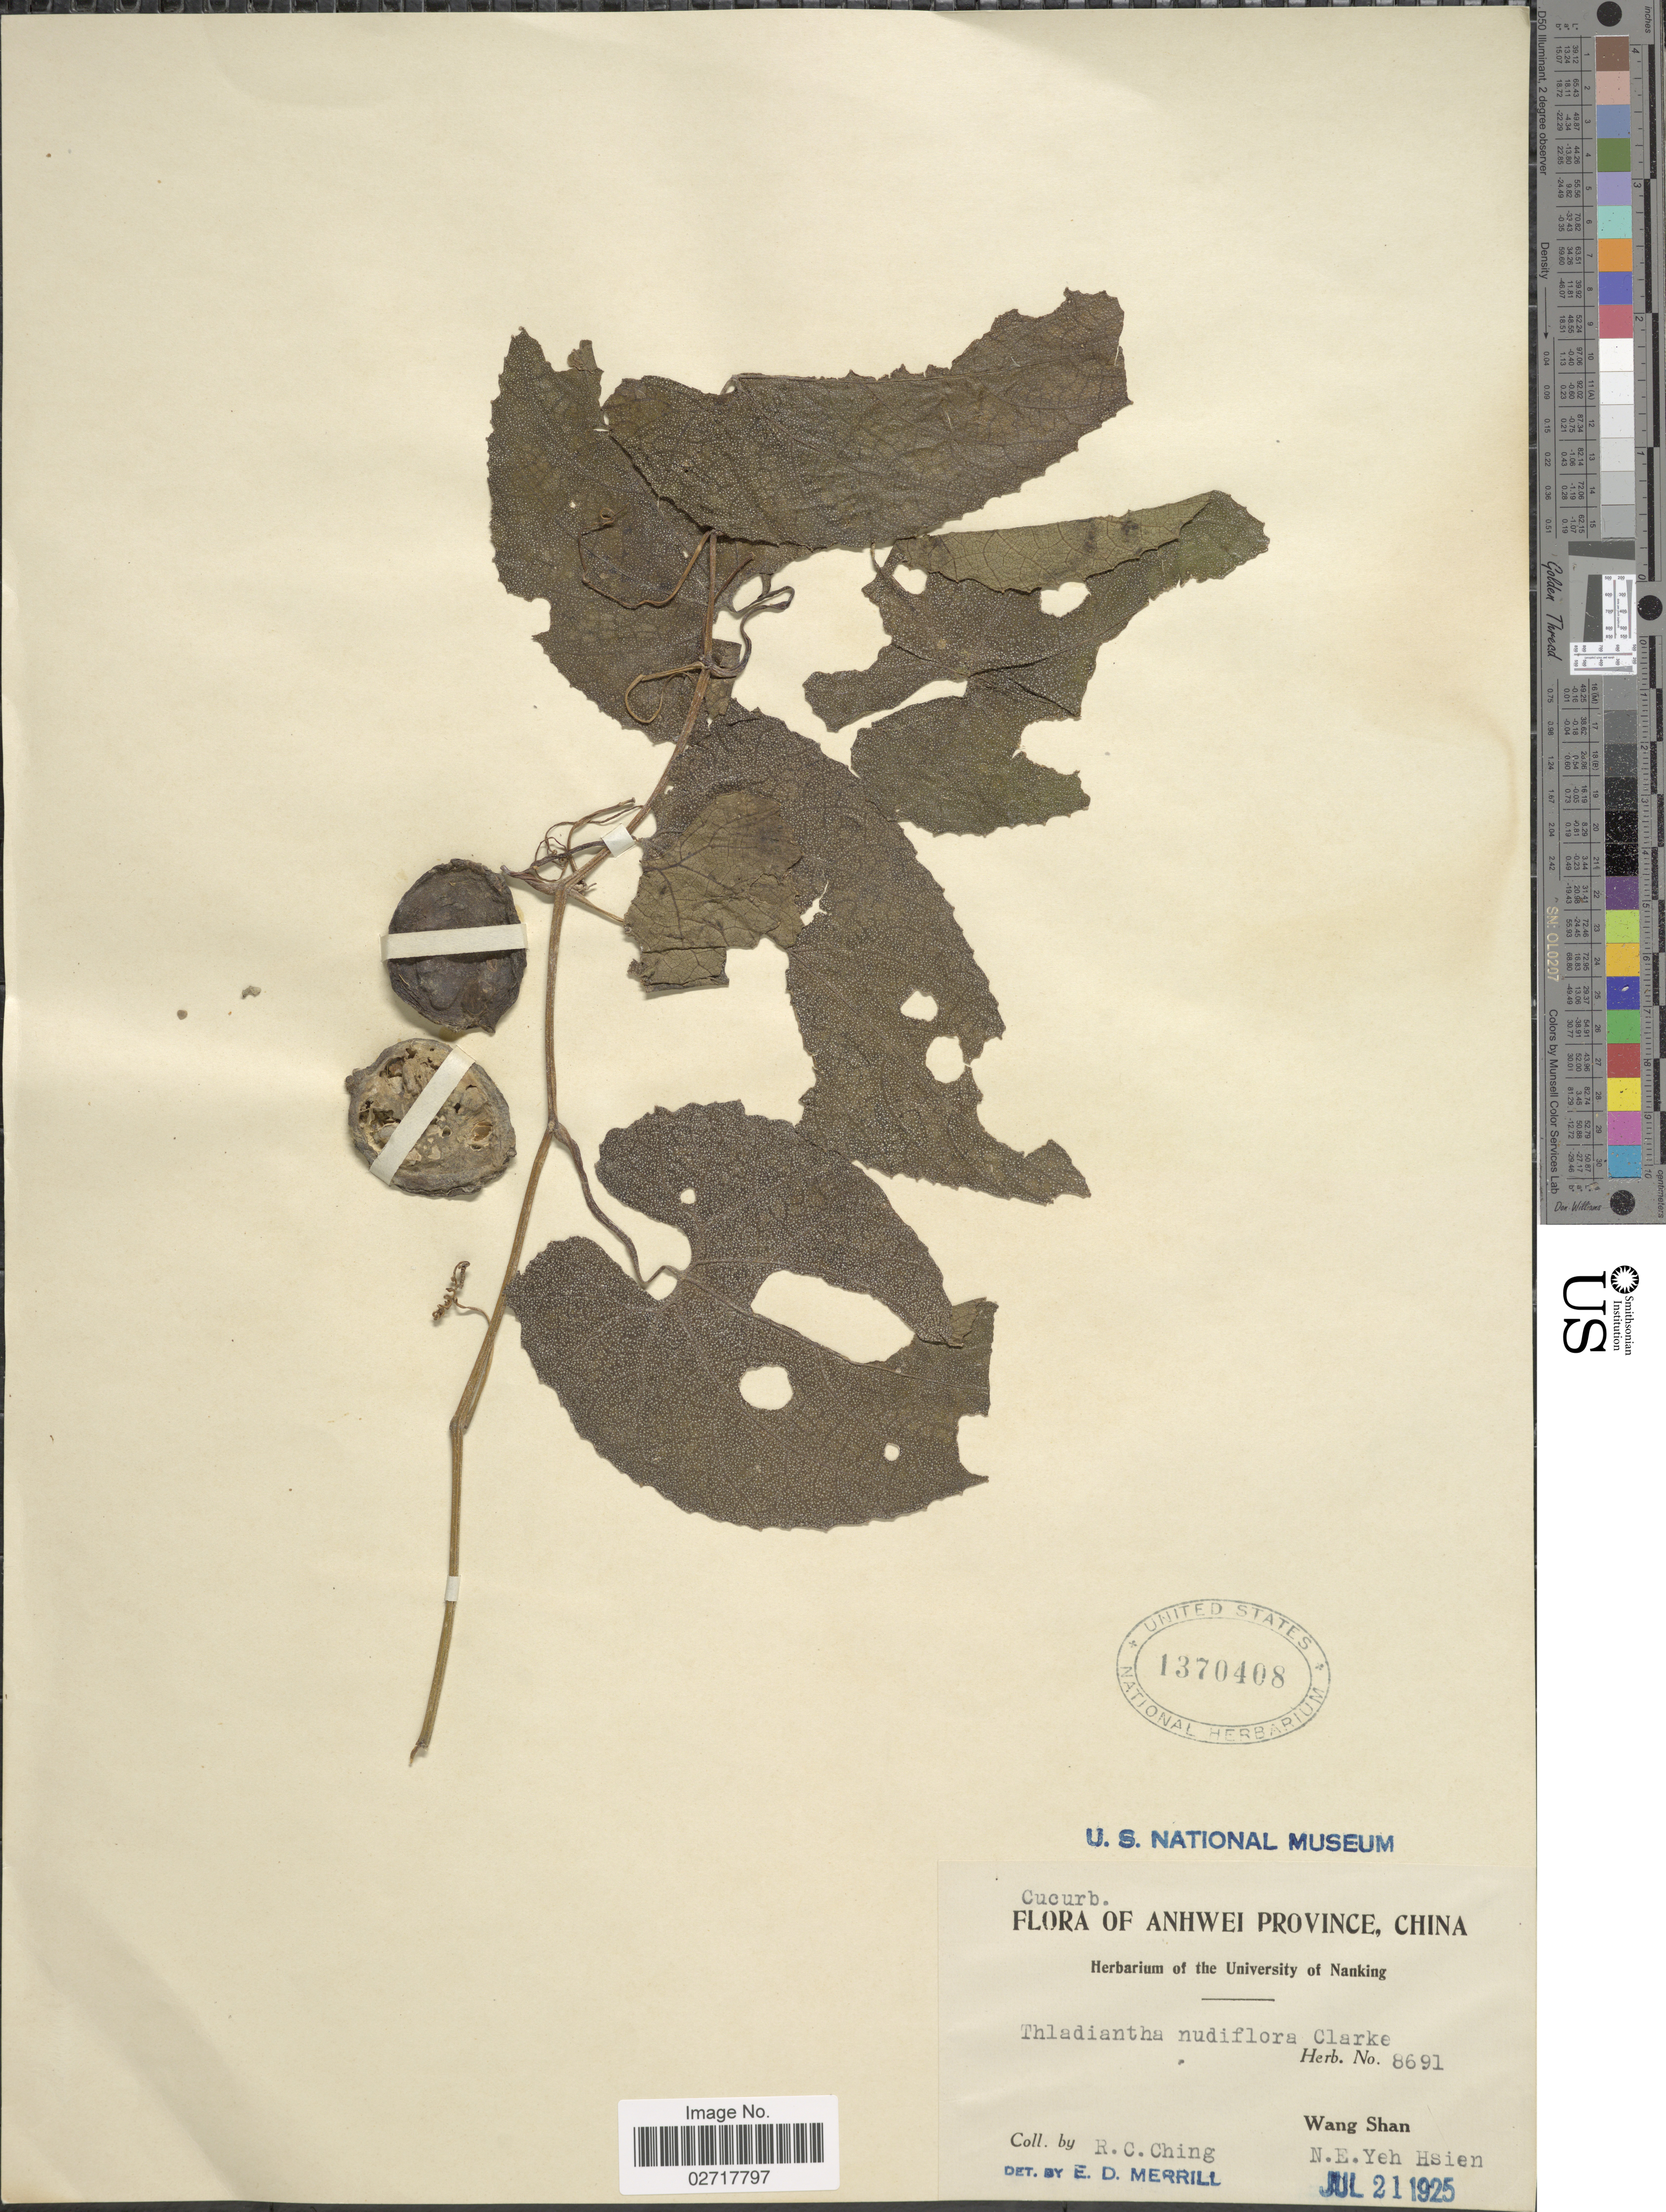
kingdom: Plantae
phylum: Tracheophyta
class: Magnoliopsida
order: Cucurbitales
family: Cucurbitaceae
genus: Thladiantha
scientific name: Thladiantha nudiflora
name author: Hemsl.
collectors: R. C. Ching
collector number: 8691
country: China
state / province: Anhui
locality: Snhwei Province. Wang Shan. N. E Yeh Hsien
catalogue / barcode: US 1370408